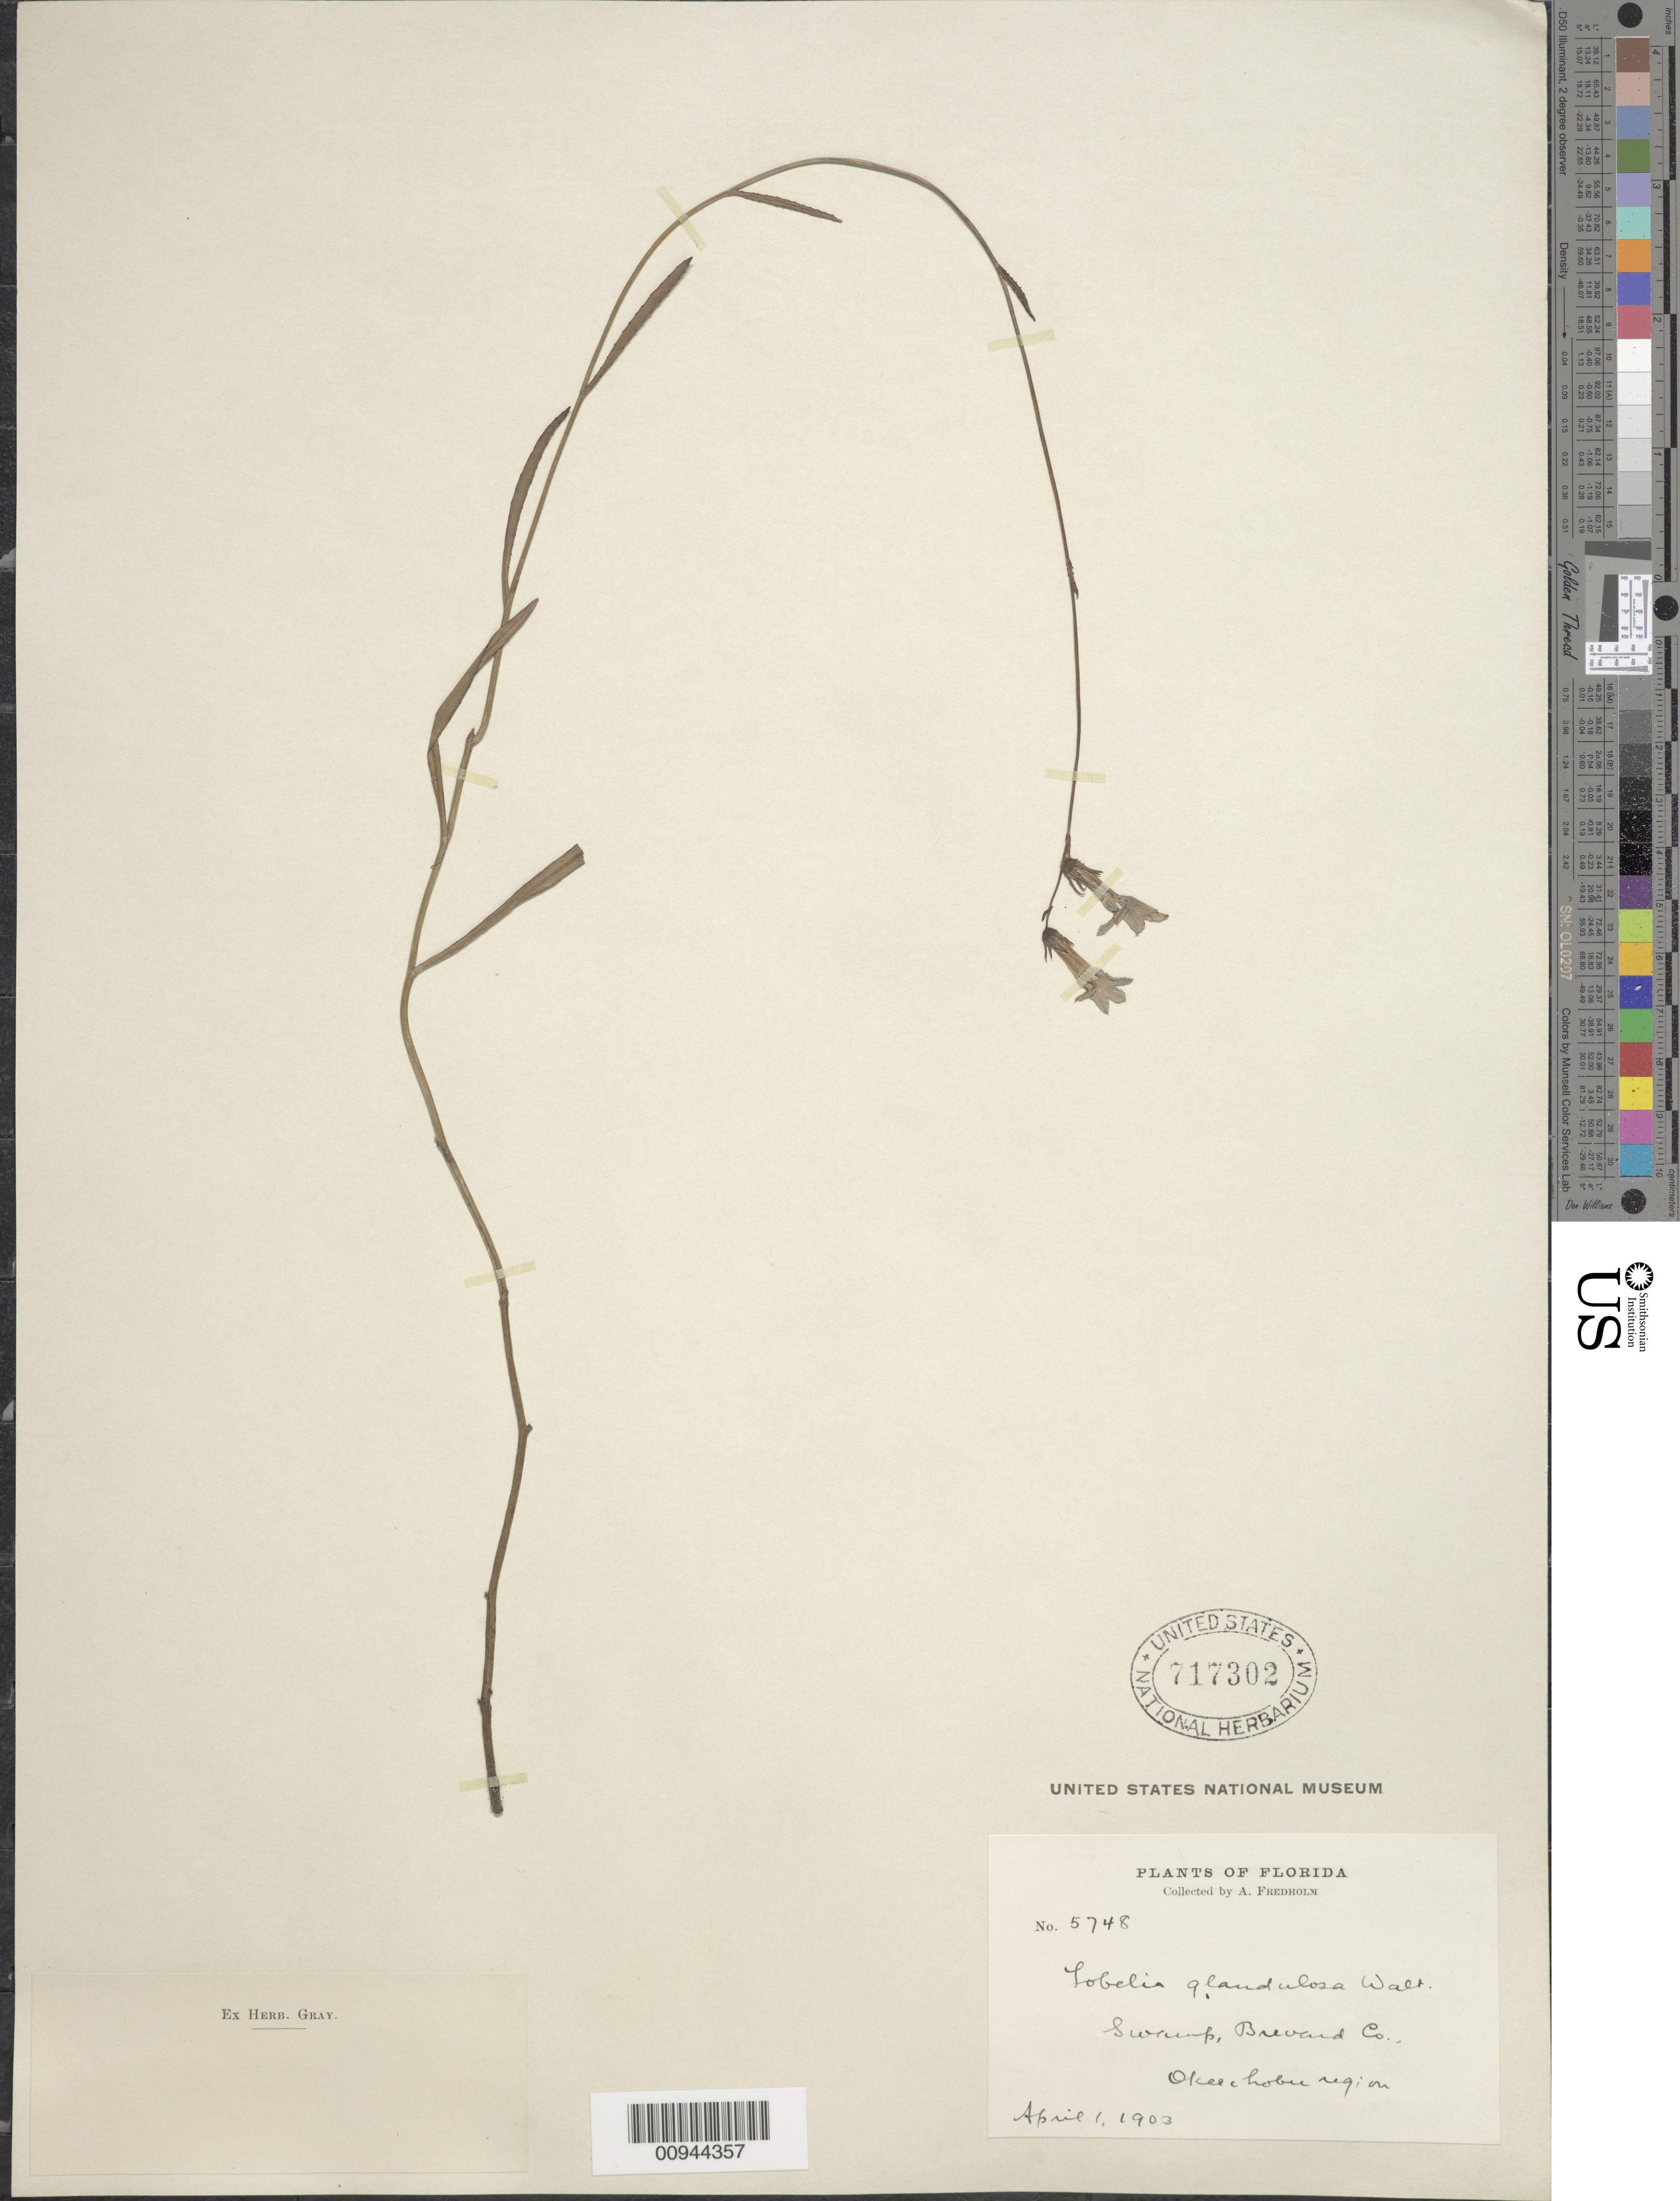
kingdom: Plantae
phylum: Tracheophyta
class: Magnoliopsida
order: Asterales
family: Campanulaceae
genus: Lobelia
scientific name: Lobelia glandulosa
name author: Walter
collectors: A. J. Fredholm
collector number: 5748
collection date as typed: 01 Apr 1903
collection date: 1903-04-01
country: United States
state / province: Florida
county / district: Brevard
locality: Okeechobee region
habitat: swamp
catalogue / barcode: US 717302